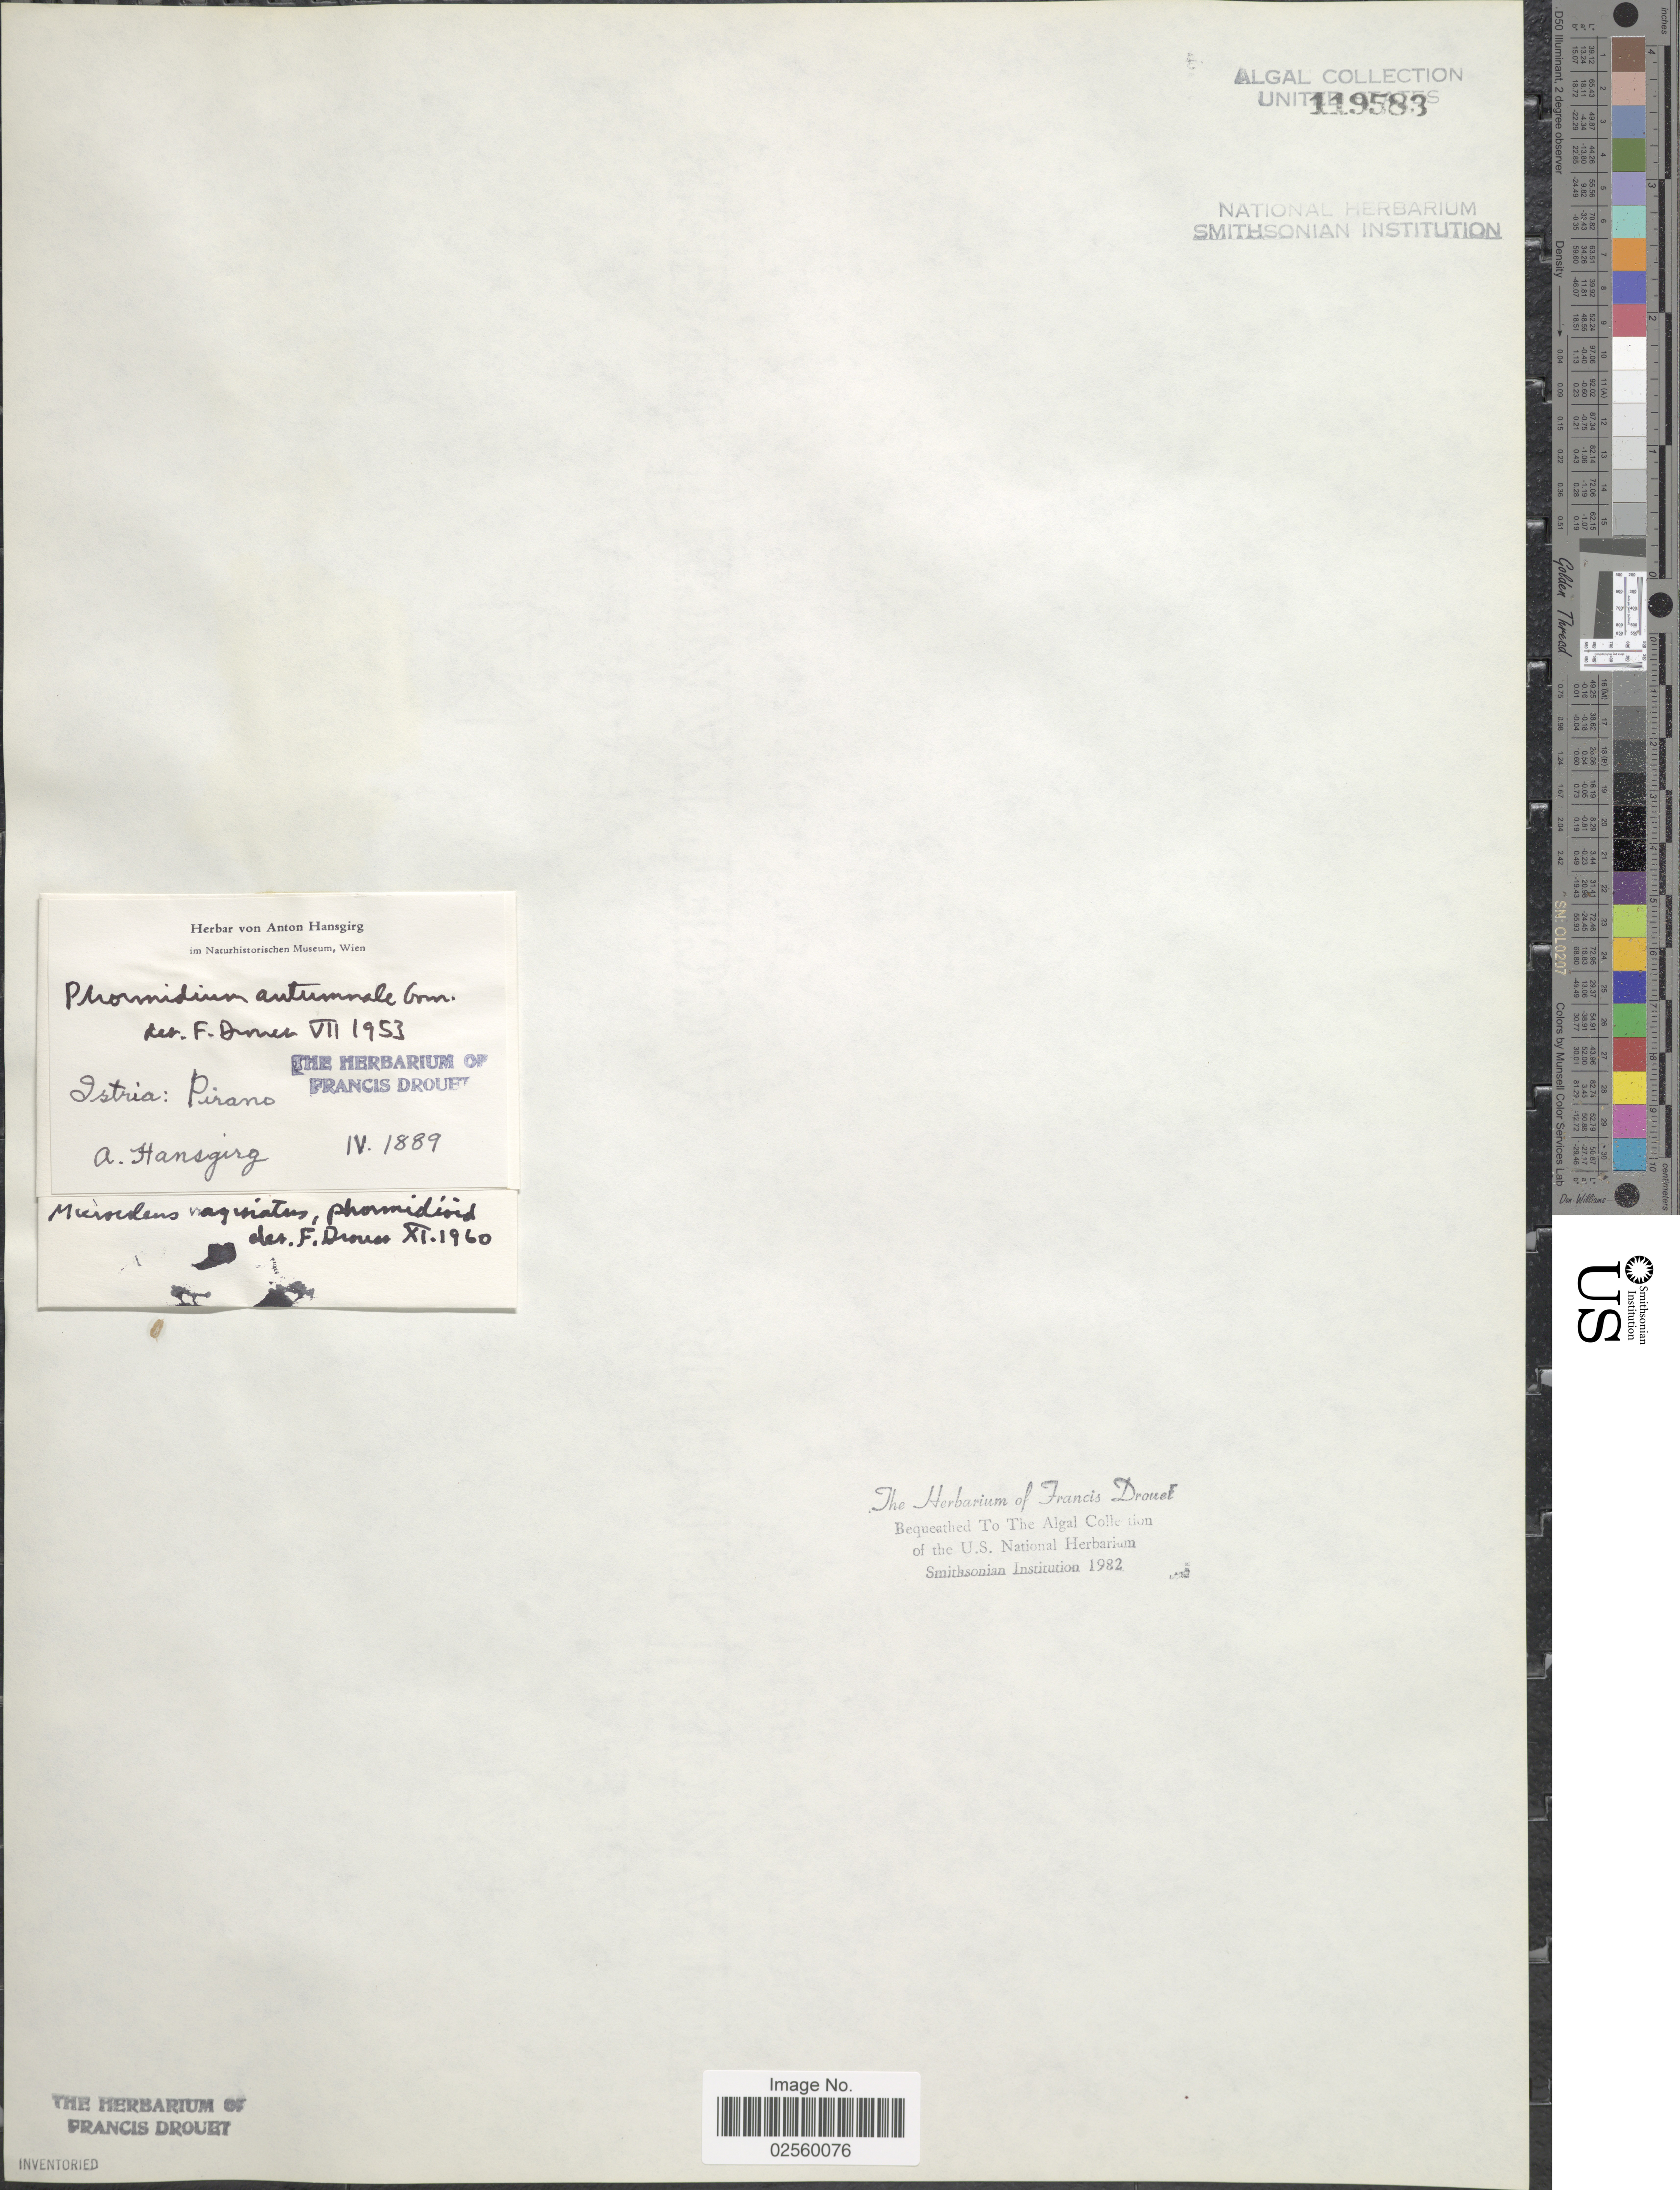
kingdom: Bacteria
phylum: Cyanobacteria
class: Cyanobacteriia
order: Cyanobacteriales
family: Microcoleaceae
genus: Microcoleus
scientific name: Microcoleus vaginatus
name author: (Vaucher) Gomont ex Gomont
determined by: Drouet, F. E.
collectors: A. Hansgirg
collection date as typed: Apr 1889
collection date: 1889-04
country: Slovenia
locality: Piran (Pirano)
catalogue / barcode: US 119583